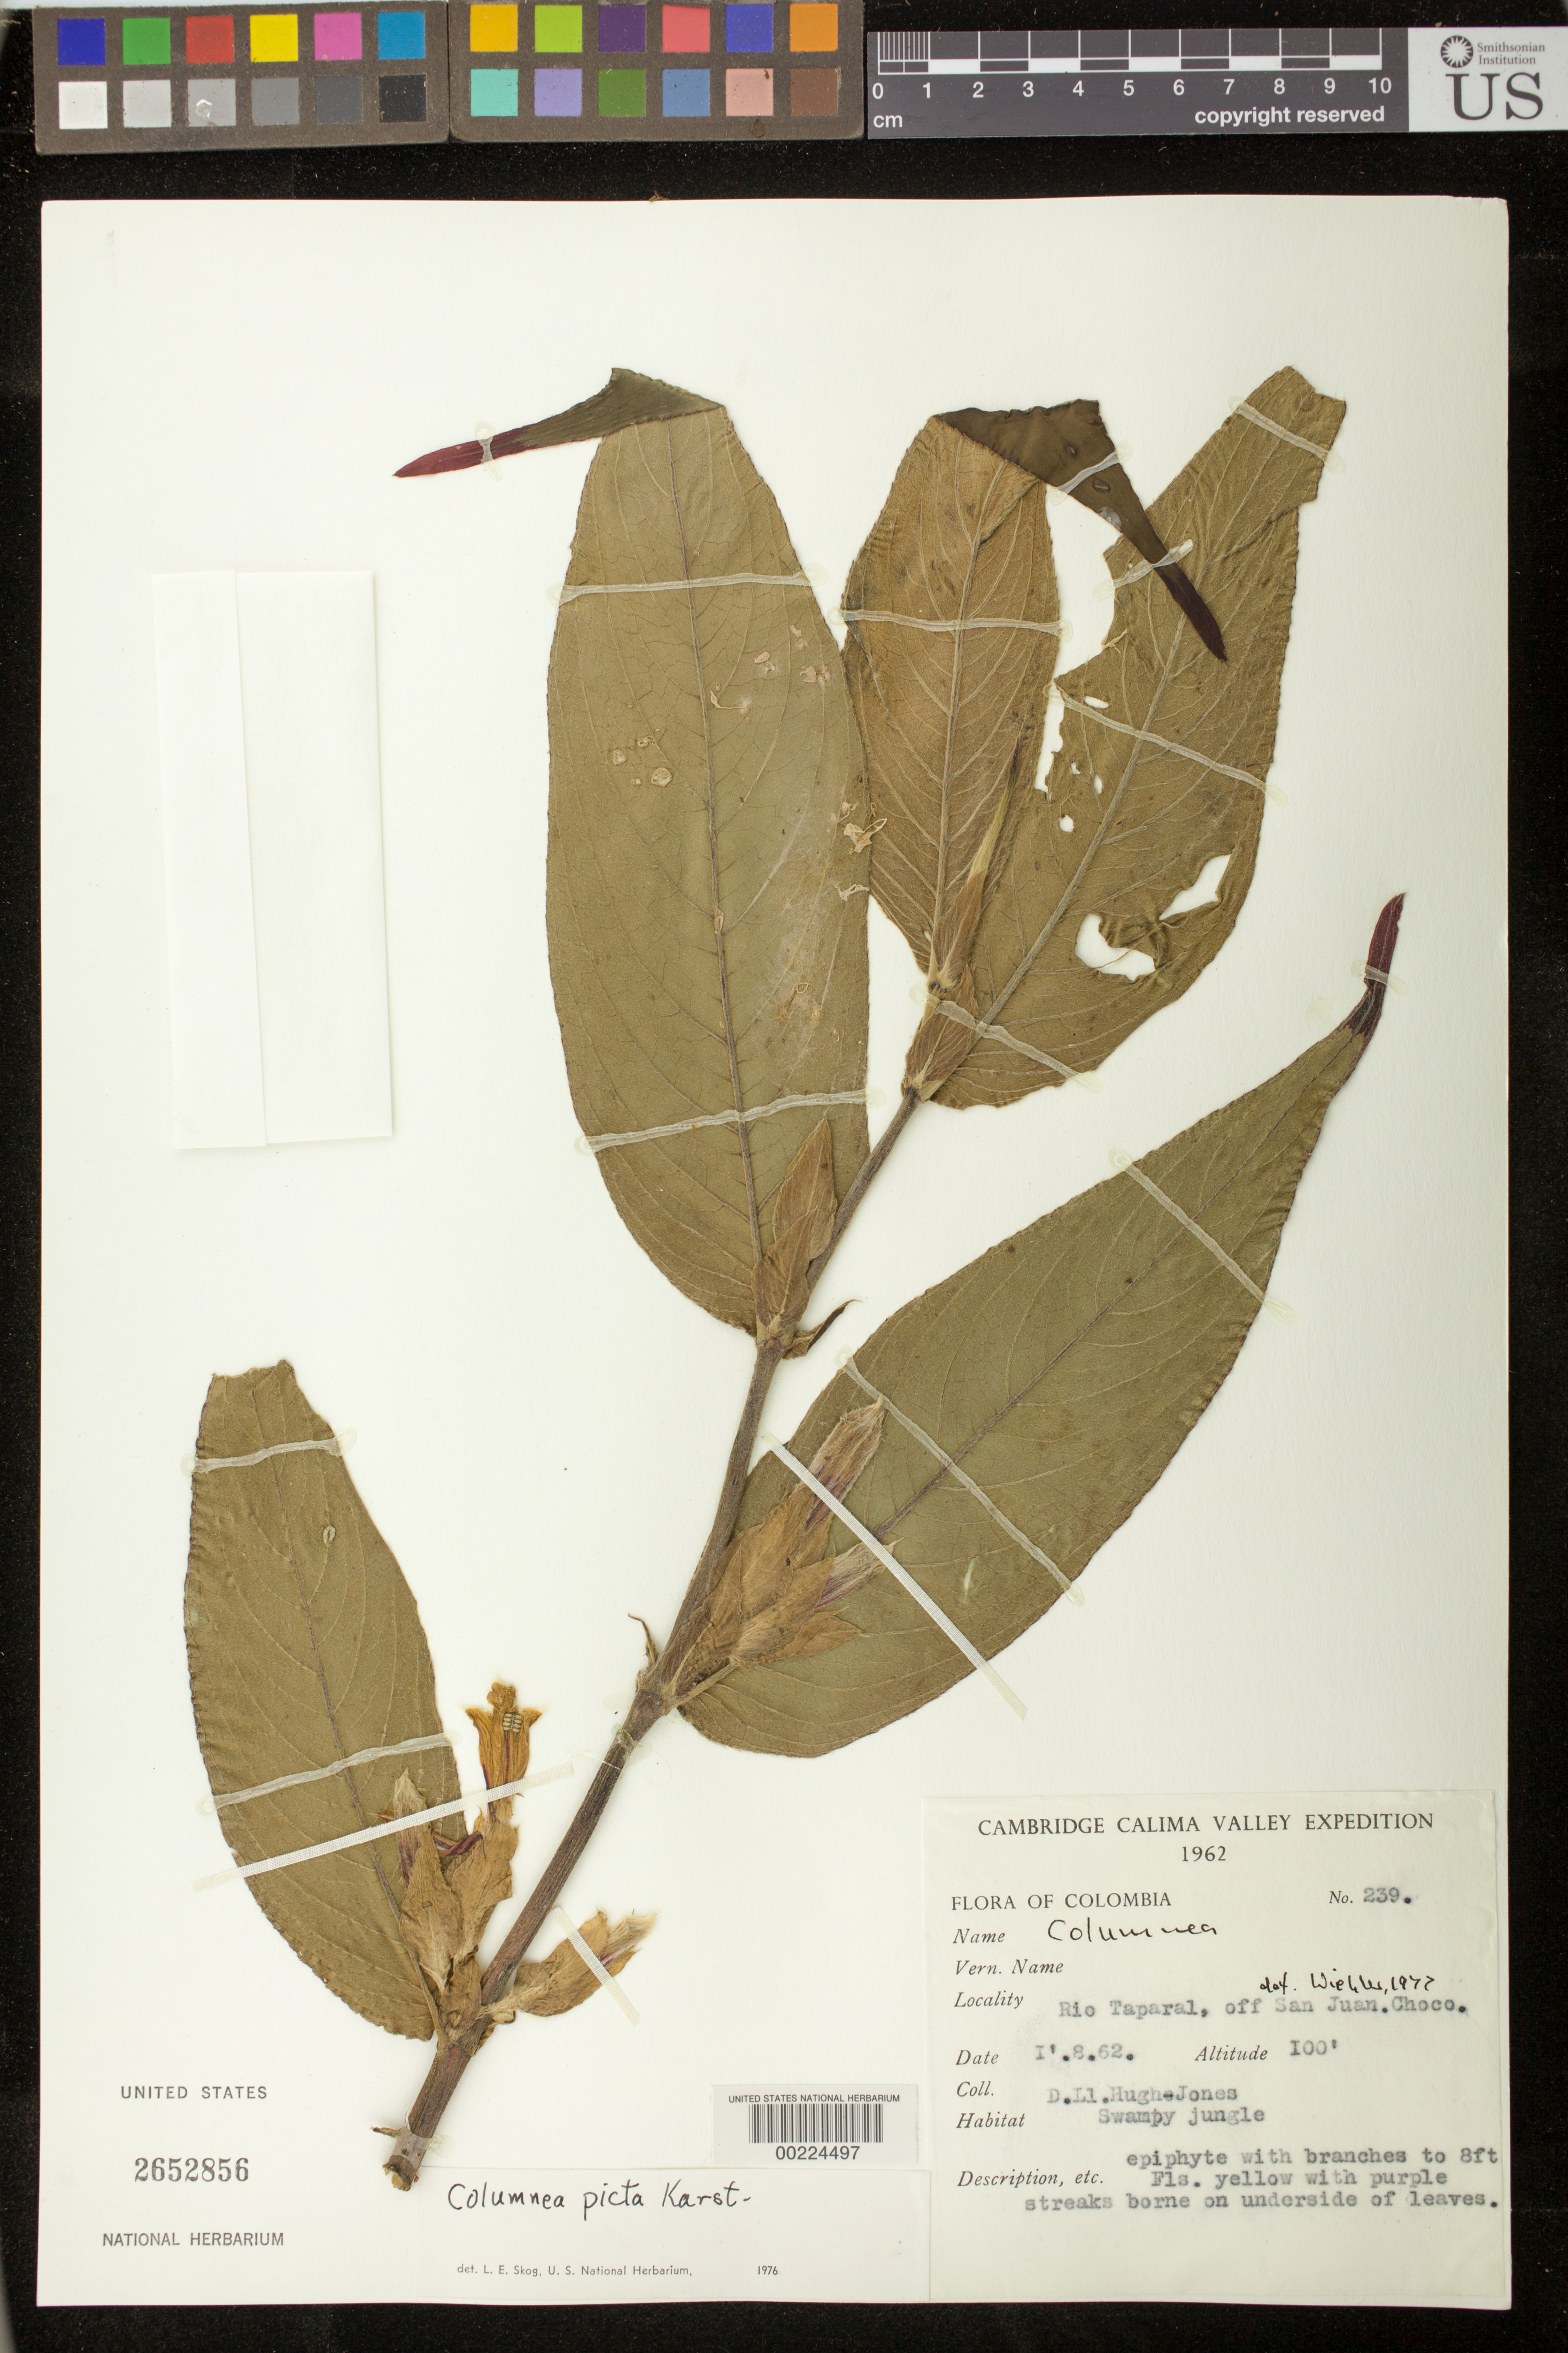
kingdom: Plantae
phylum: Tracheophyta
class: Magnoliopsida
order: Lamiales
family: Gesneriaceae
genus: Columnea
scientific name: Columnea karsteniana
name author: Singh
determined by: Skog, Laurence E.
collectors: D. Hugh-Jones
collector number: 239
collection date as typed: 08 Jan 1962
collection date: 1962-01-08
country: Colombia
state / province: Chocó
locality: Rio Taparal, off San Juan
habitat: Swampy jungle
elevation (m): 30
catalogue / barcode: US 2652856